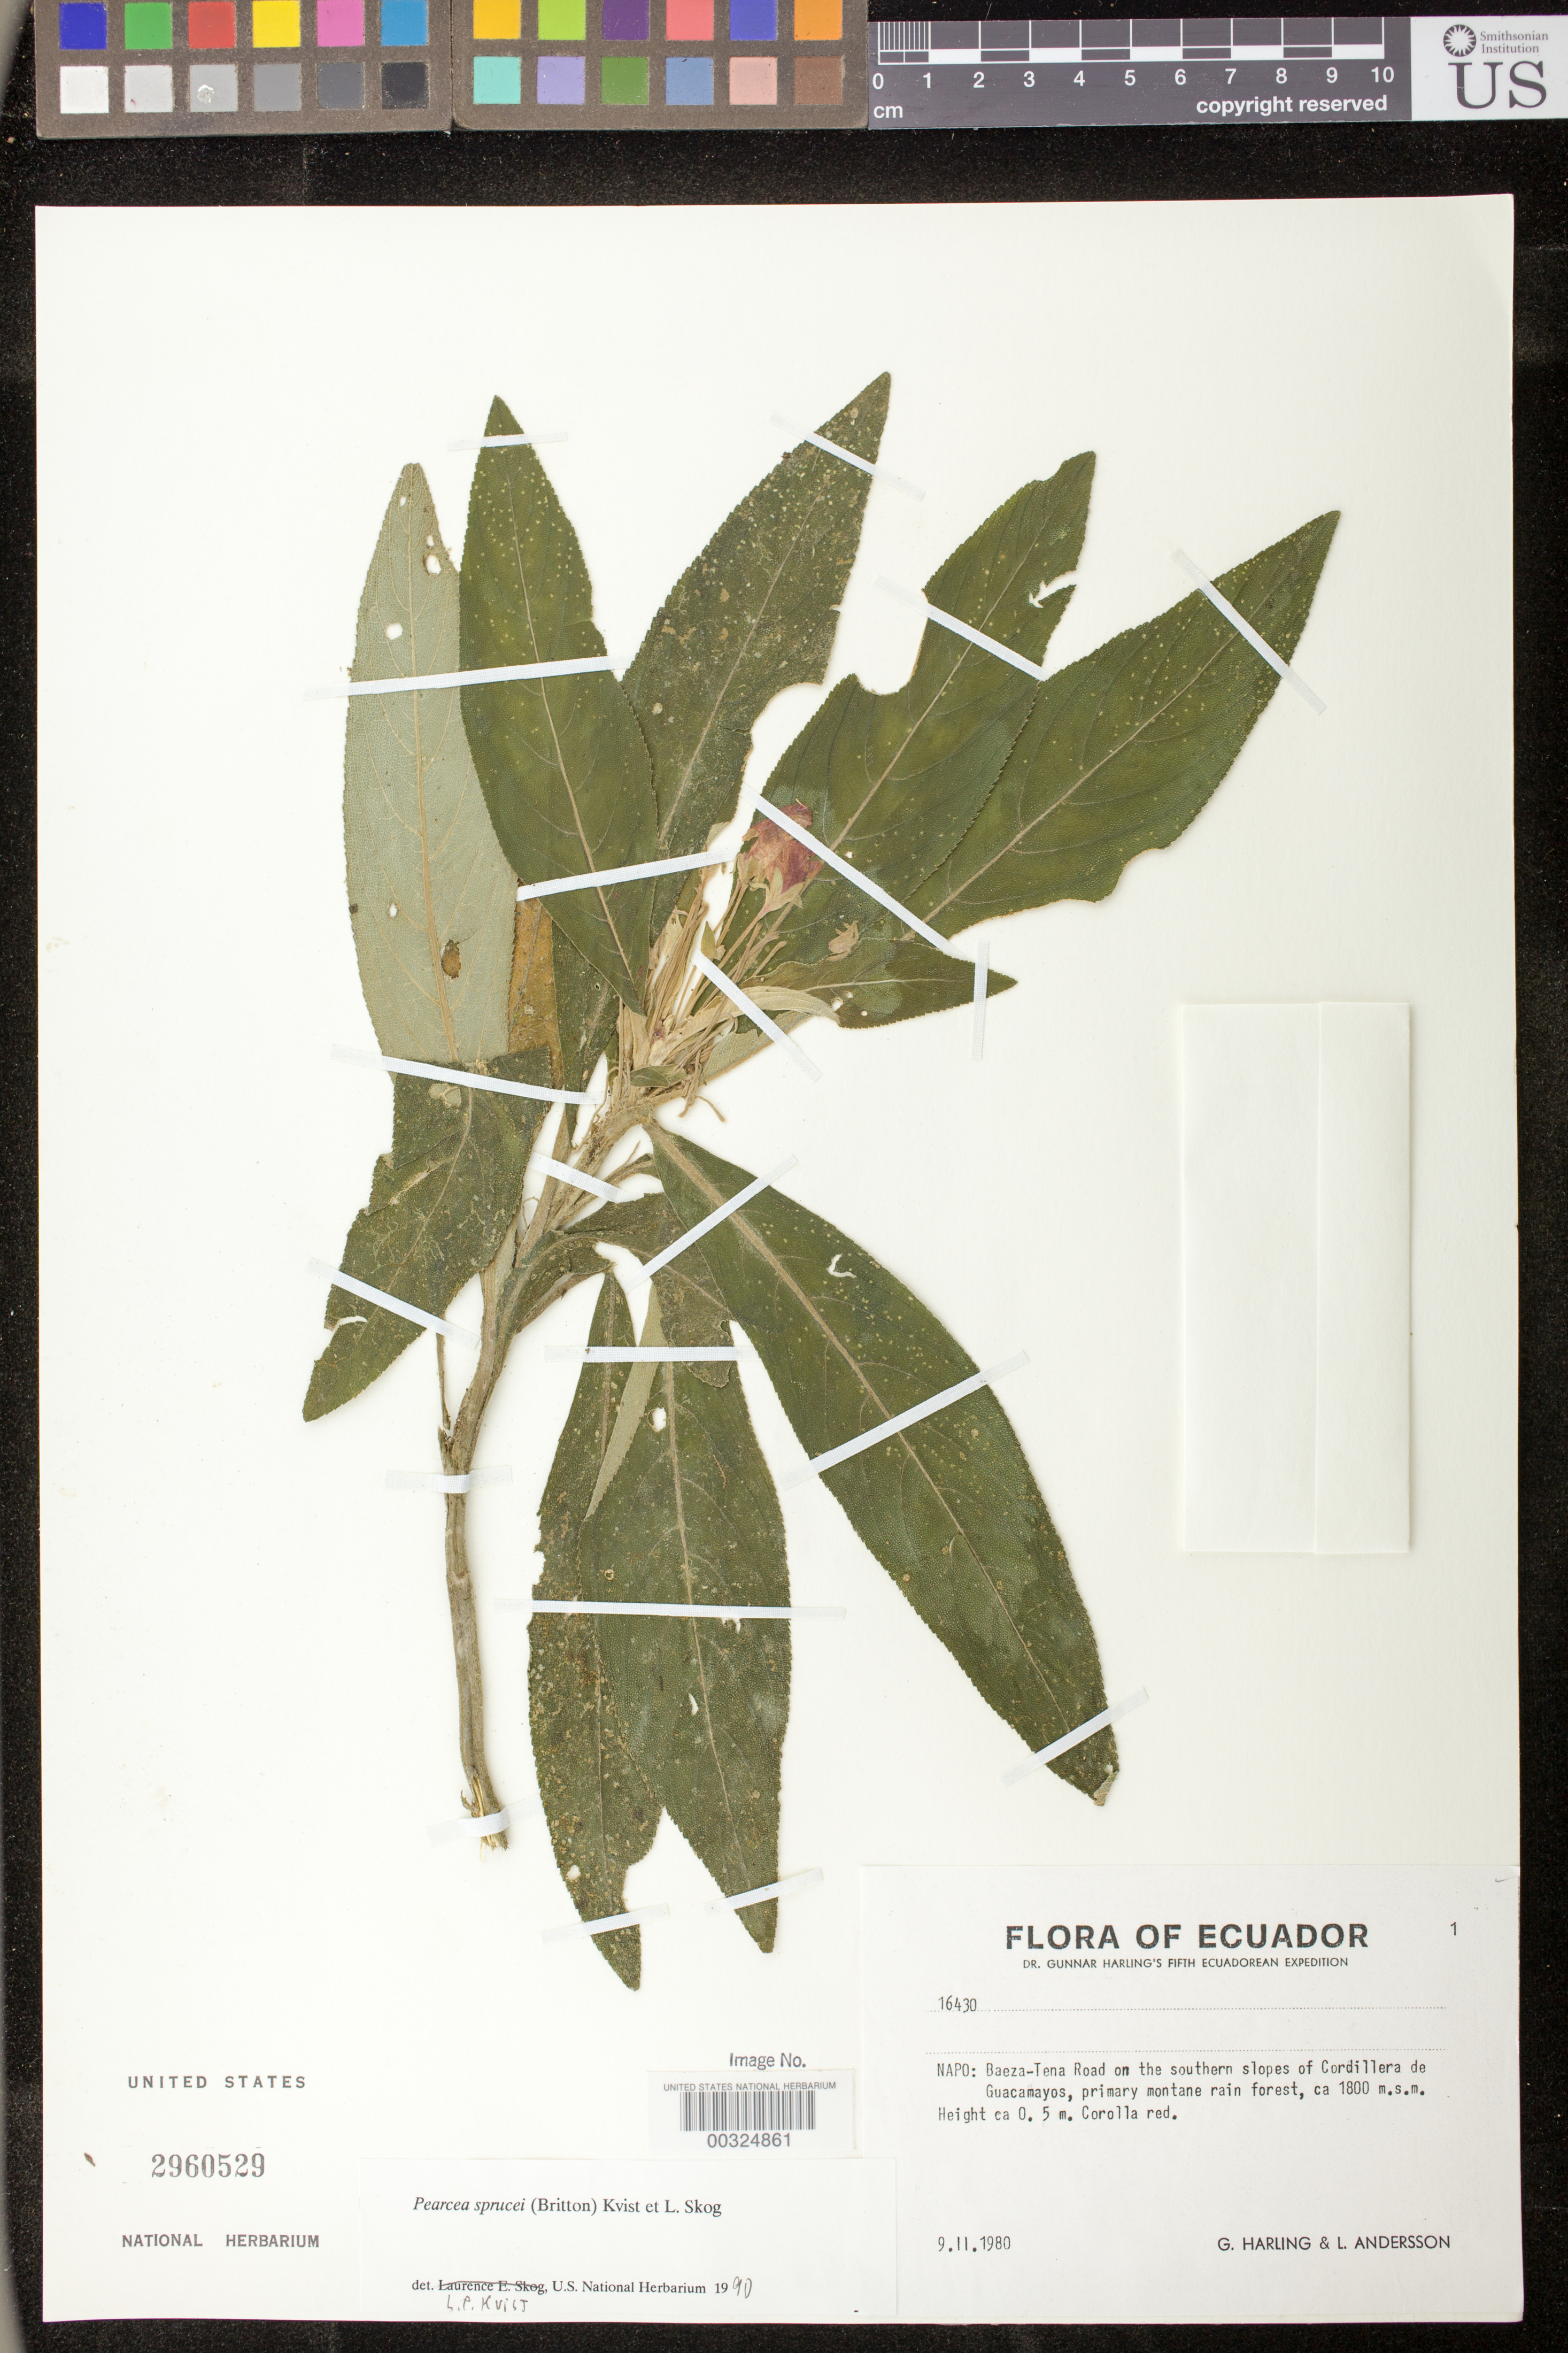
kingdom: Plantae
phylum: Tracheophyta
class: Magnoliopsida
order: Lamiales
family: Gesneriaceae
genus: Pearcea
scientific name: Pearcea sprucei var. sprucei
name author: (Britton ex Rusby) L.P. Kvist & L.E. Skog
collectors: G. Harling & L. Andersson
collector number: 16430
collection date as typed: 09 Feb 1980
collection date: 1980-02-09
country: Ecuador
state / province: Napo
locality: Baeza - Tena road on the southern slopes of Cordillera de Guacamayos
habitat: Primary montane rain forest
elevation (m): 1800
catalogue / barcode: US 2960529